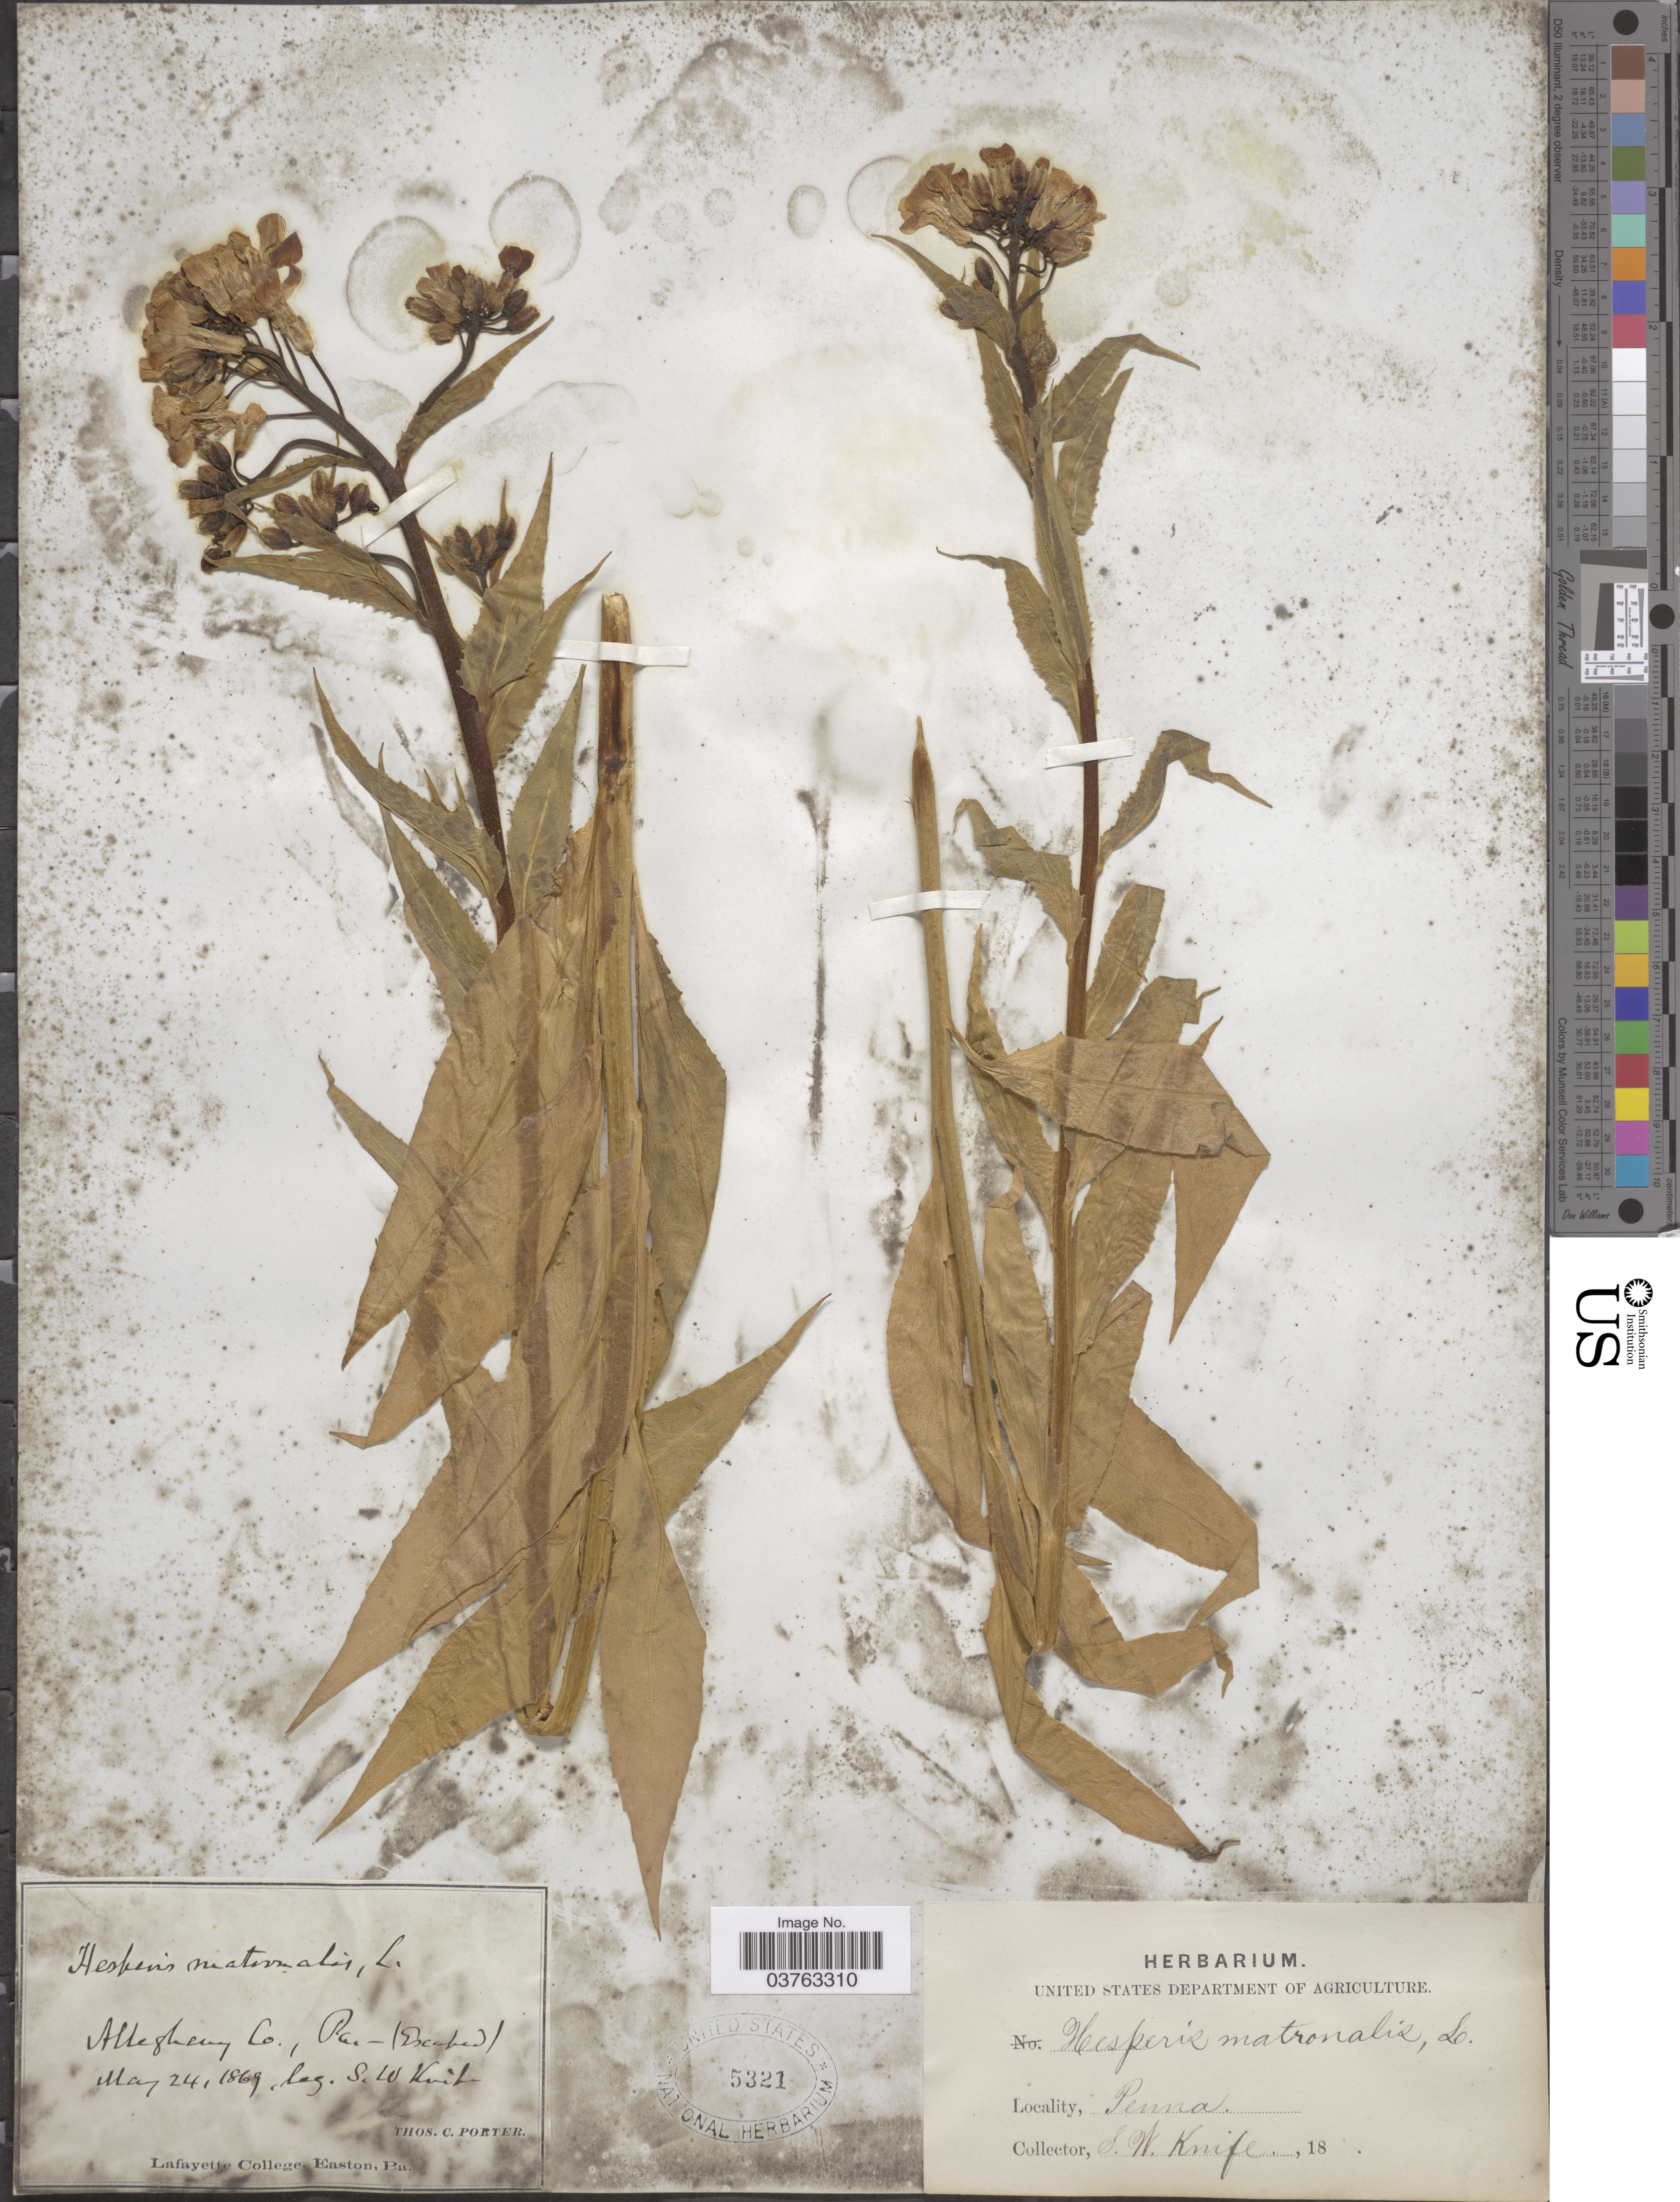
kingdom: Plantae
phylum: Tracheophyta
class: Magnoliopsida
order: Brassicales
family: Brassicaceae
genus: Hesperis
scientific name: Hesperis matronalis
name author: L.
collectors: S. Knife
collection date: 1869-05-24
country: United States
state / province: Pennsylvania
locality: Allegheny Co. (Escaped).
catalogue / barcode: US 5321